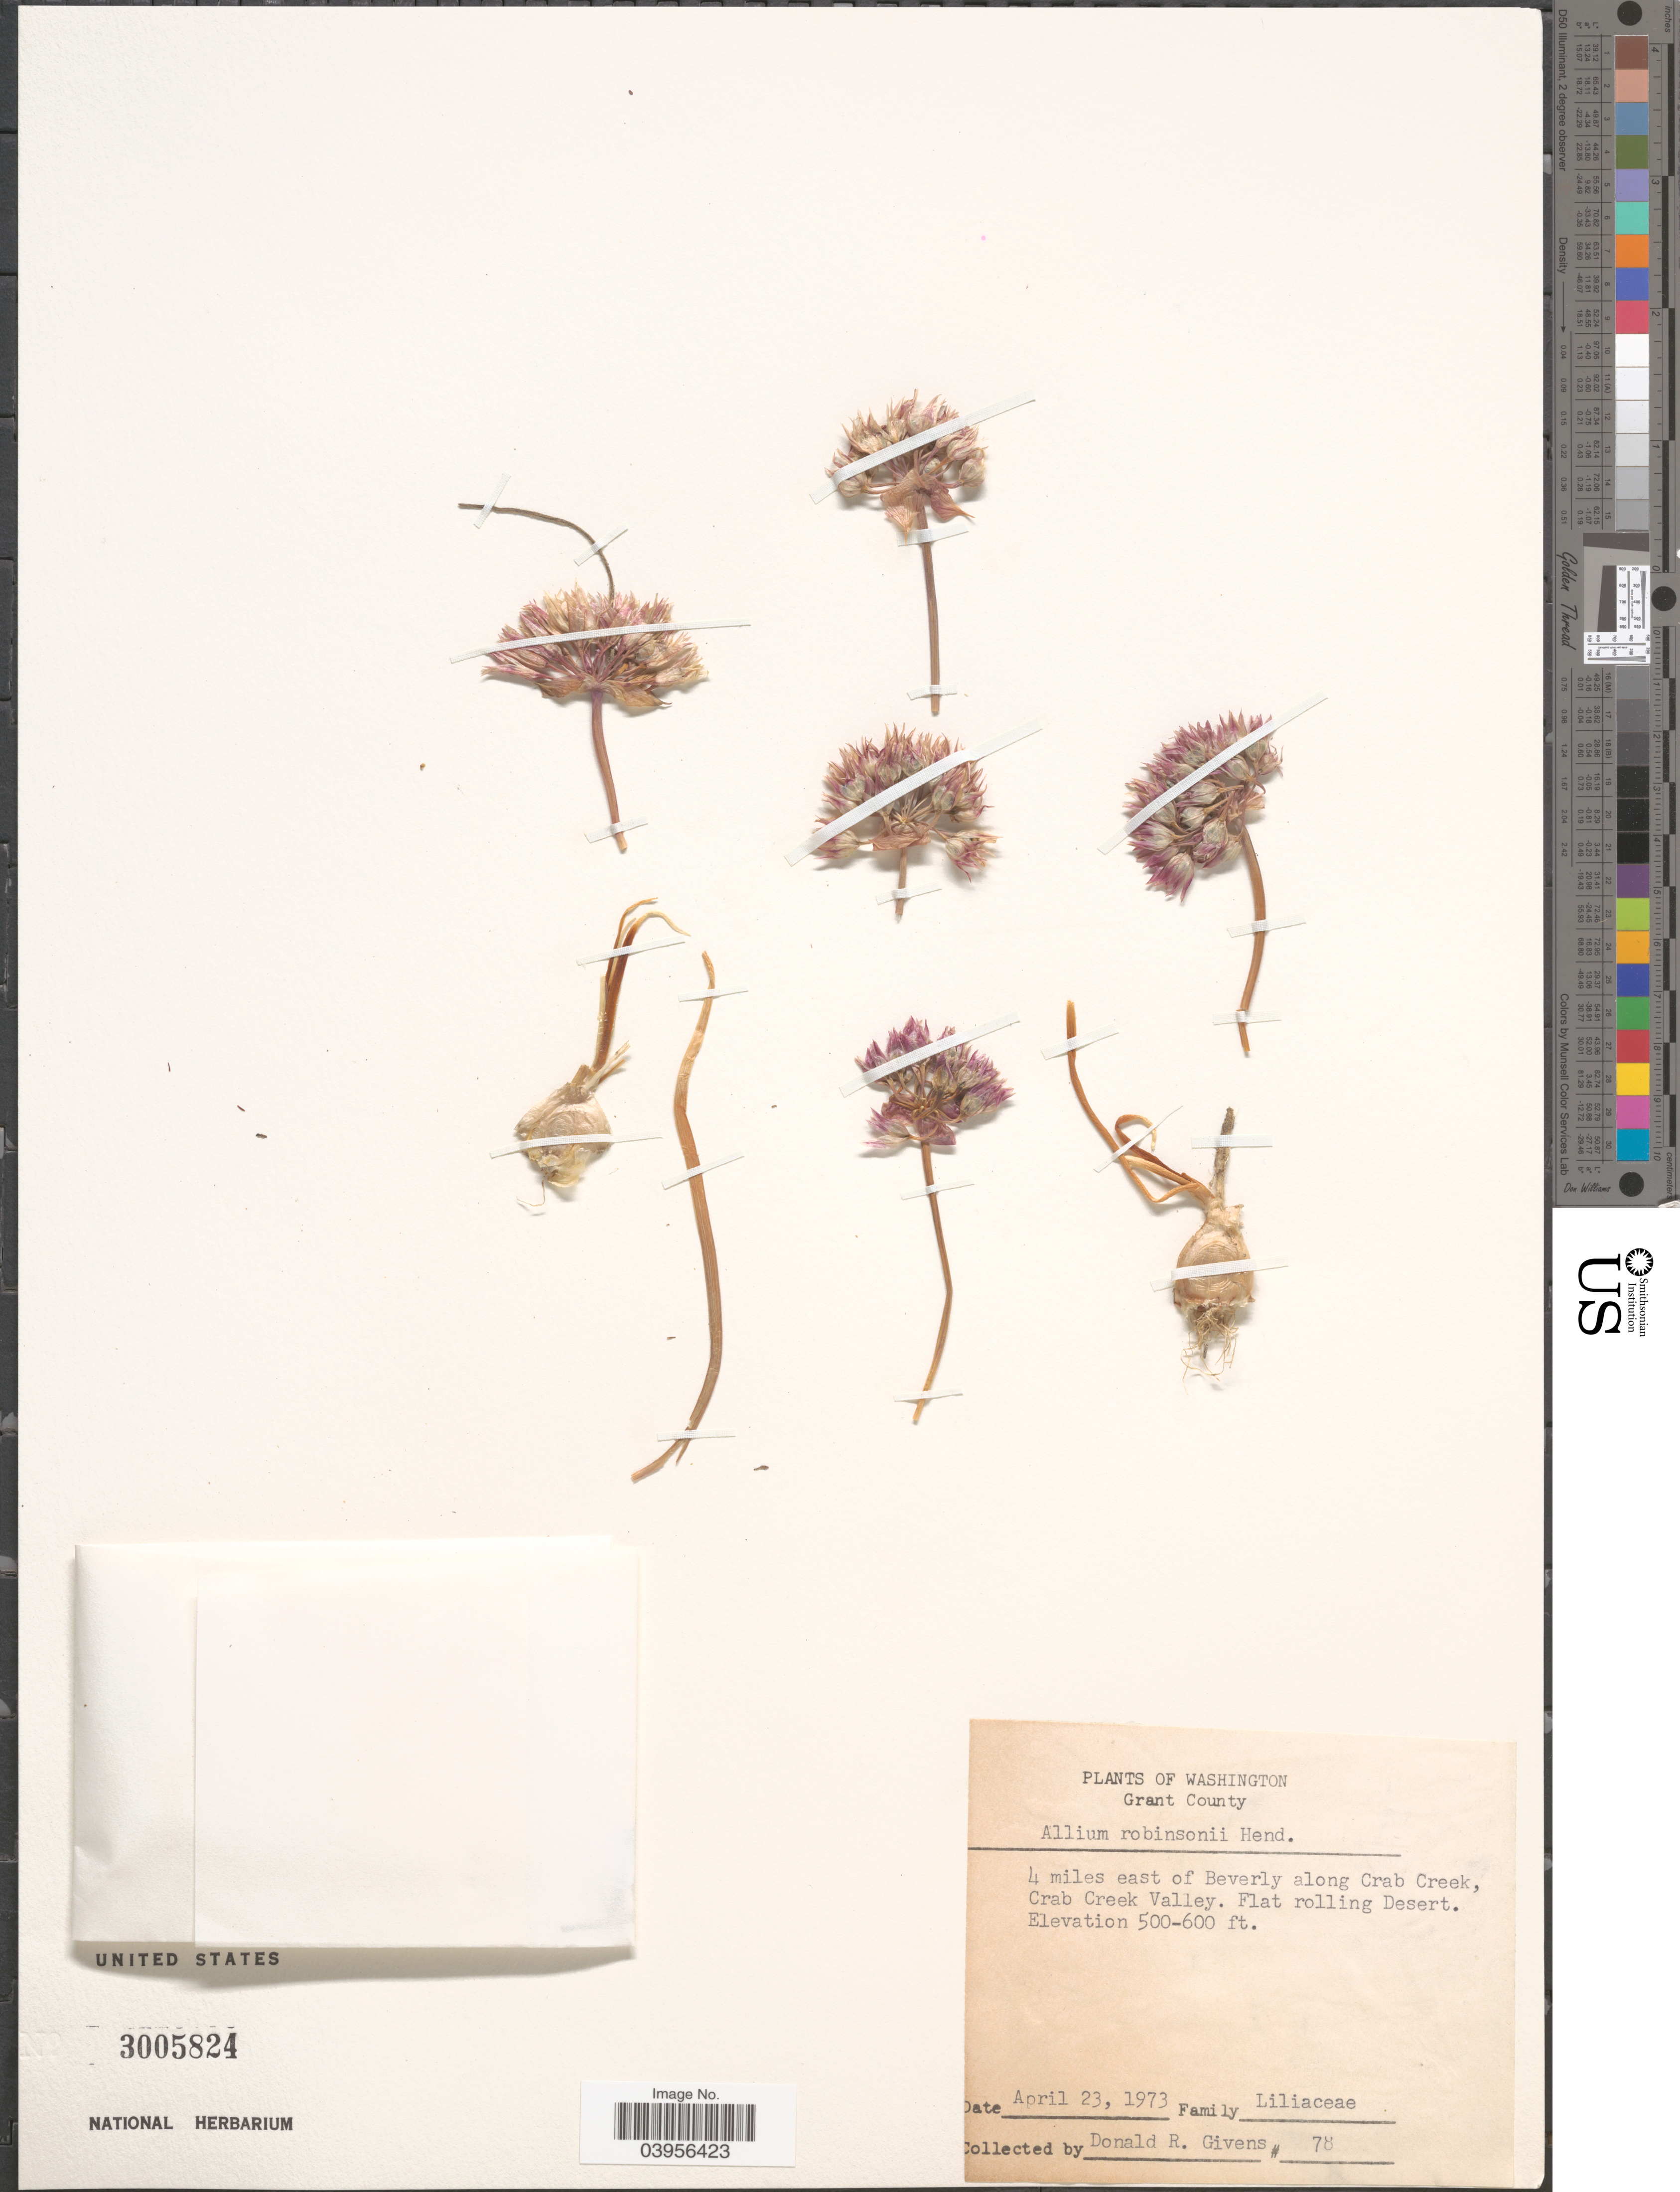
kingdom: Plantae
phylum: Tracheophyta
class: Liliopsida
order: Asparagales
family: Amaryllidaceae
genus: Allium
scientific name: Allium robinsonii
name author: L.F. Hend.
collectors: D. Givens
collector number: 78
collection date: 1973-04-23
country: United States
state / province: Washington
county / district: Grant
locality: Grant County. 4 miles east of Beverly along Crab Creek, Crab Creek Valley. Flat rolling Desert.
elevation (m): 152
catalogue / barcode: US 3005824